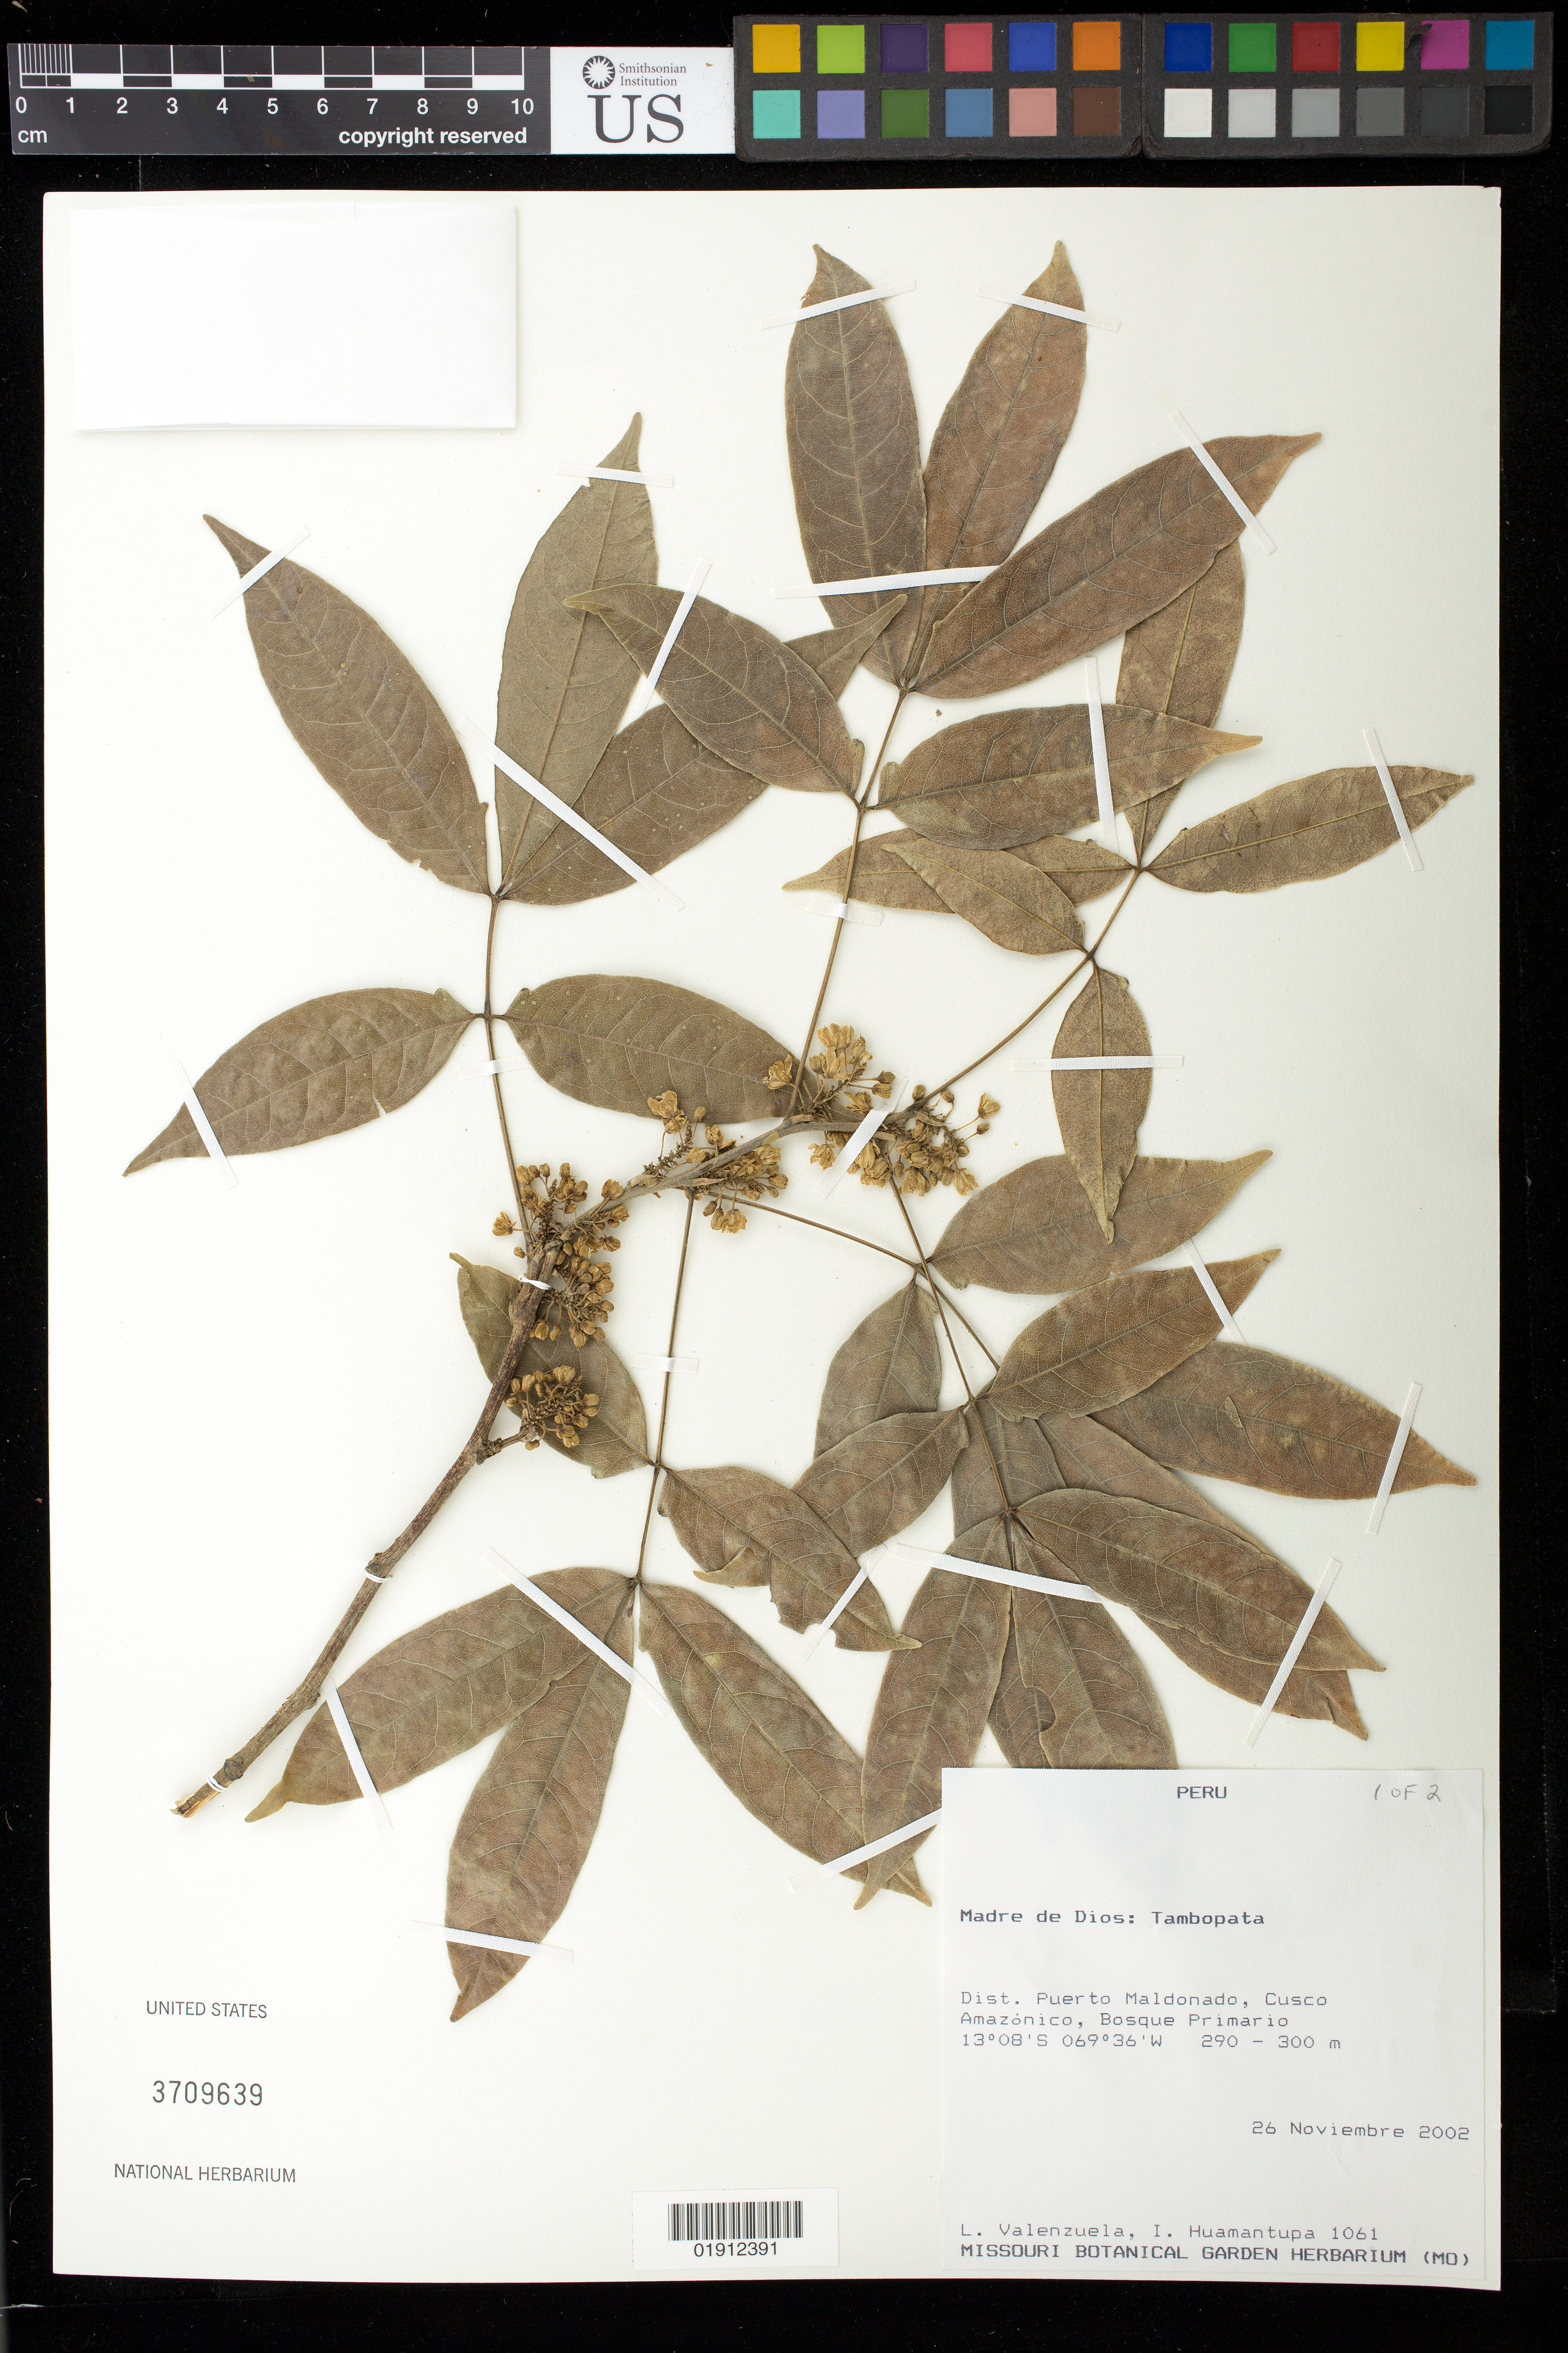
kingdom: Plantae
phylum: Tracheophyta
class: Magnoliopsida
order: Sapindales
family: Sapindaceae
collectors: L. Valenzuela & I. Huamantupa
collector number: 1061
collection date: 2002-11-26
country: Peru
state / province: Madre de Dios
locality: Tambopata. Dist. Puerto Maldonado, Cusco Amazónico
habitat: Bosque primario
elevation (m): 290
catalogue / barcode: US 3709639